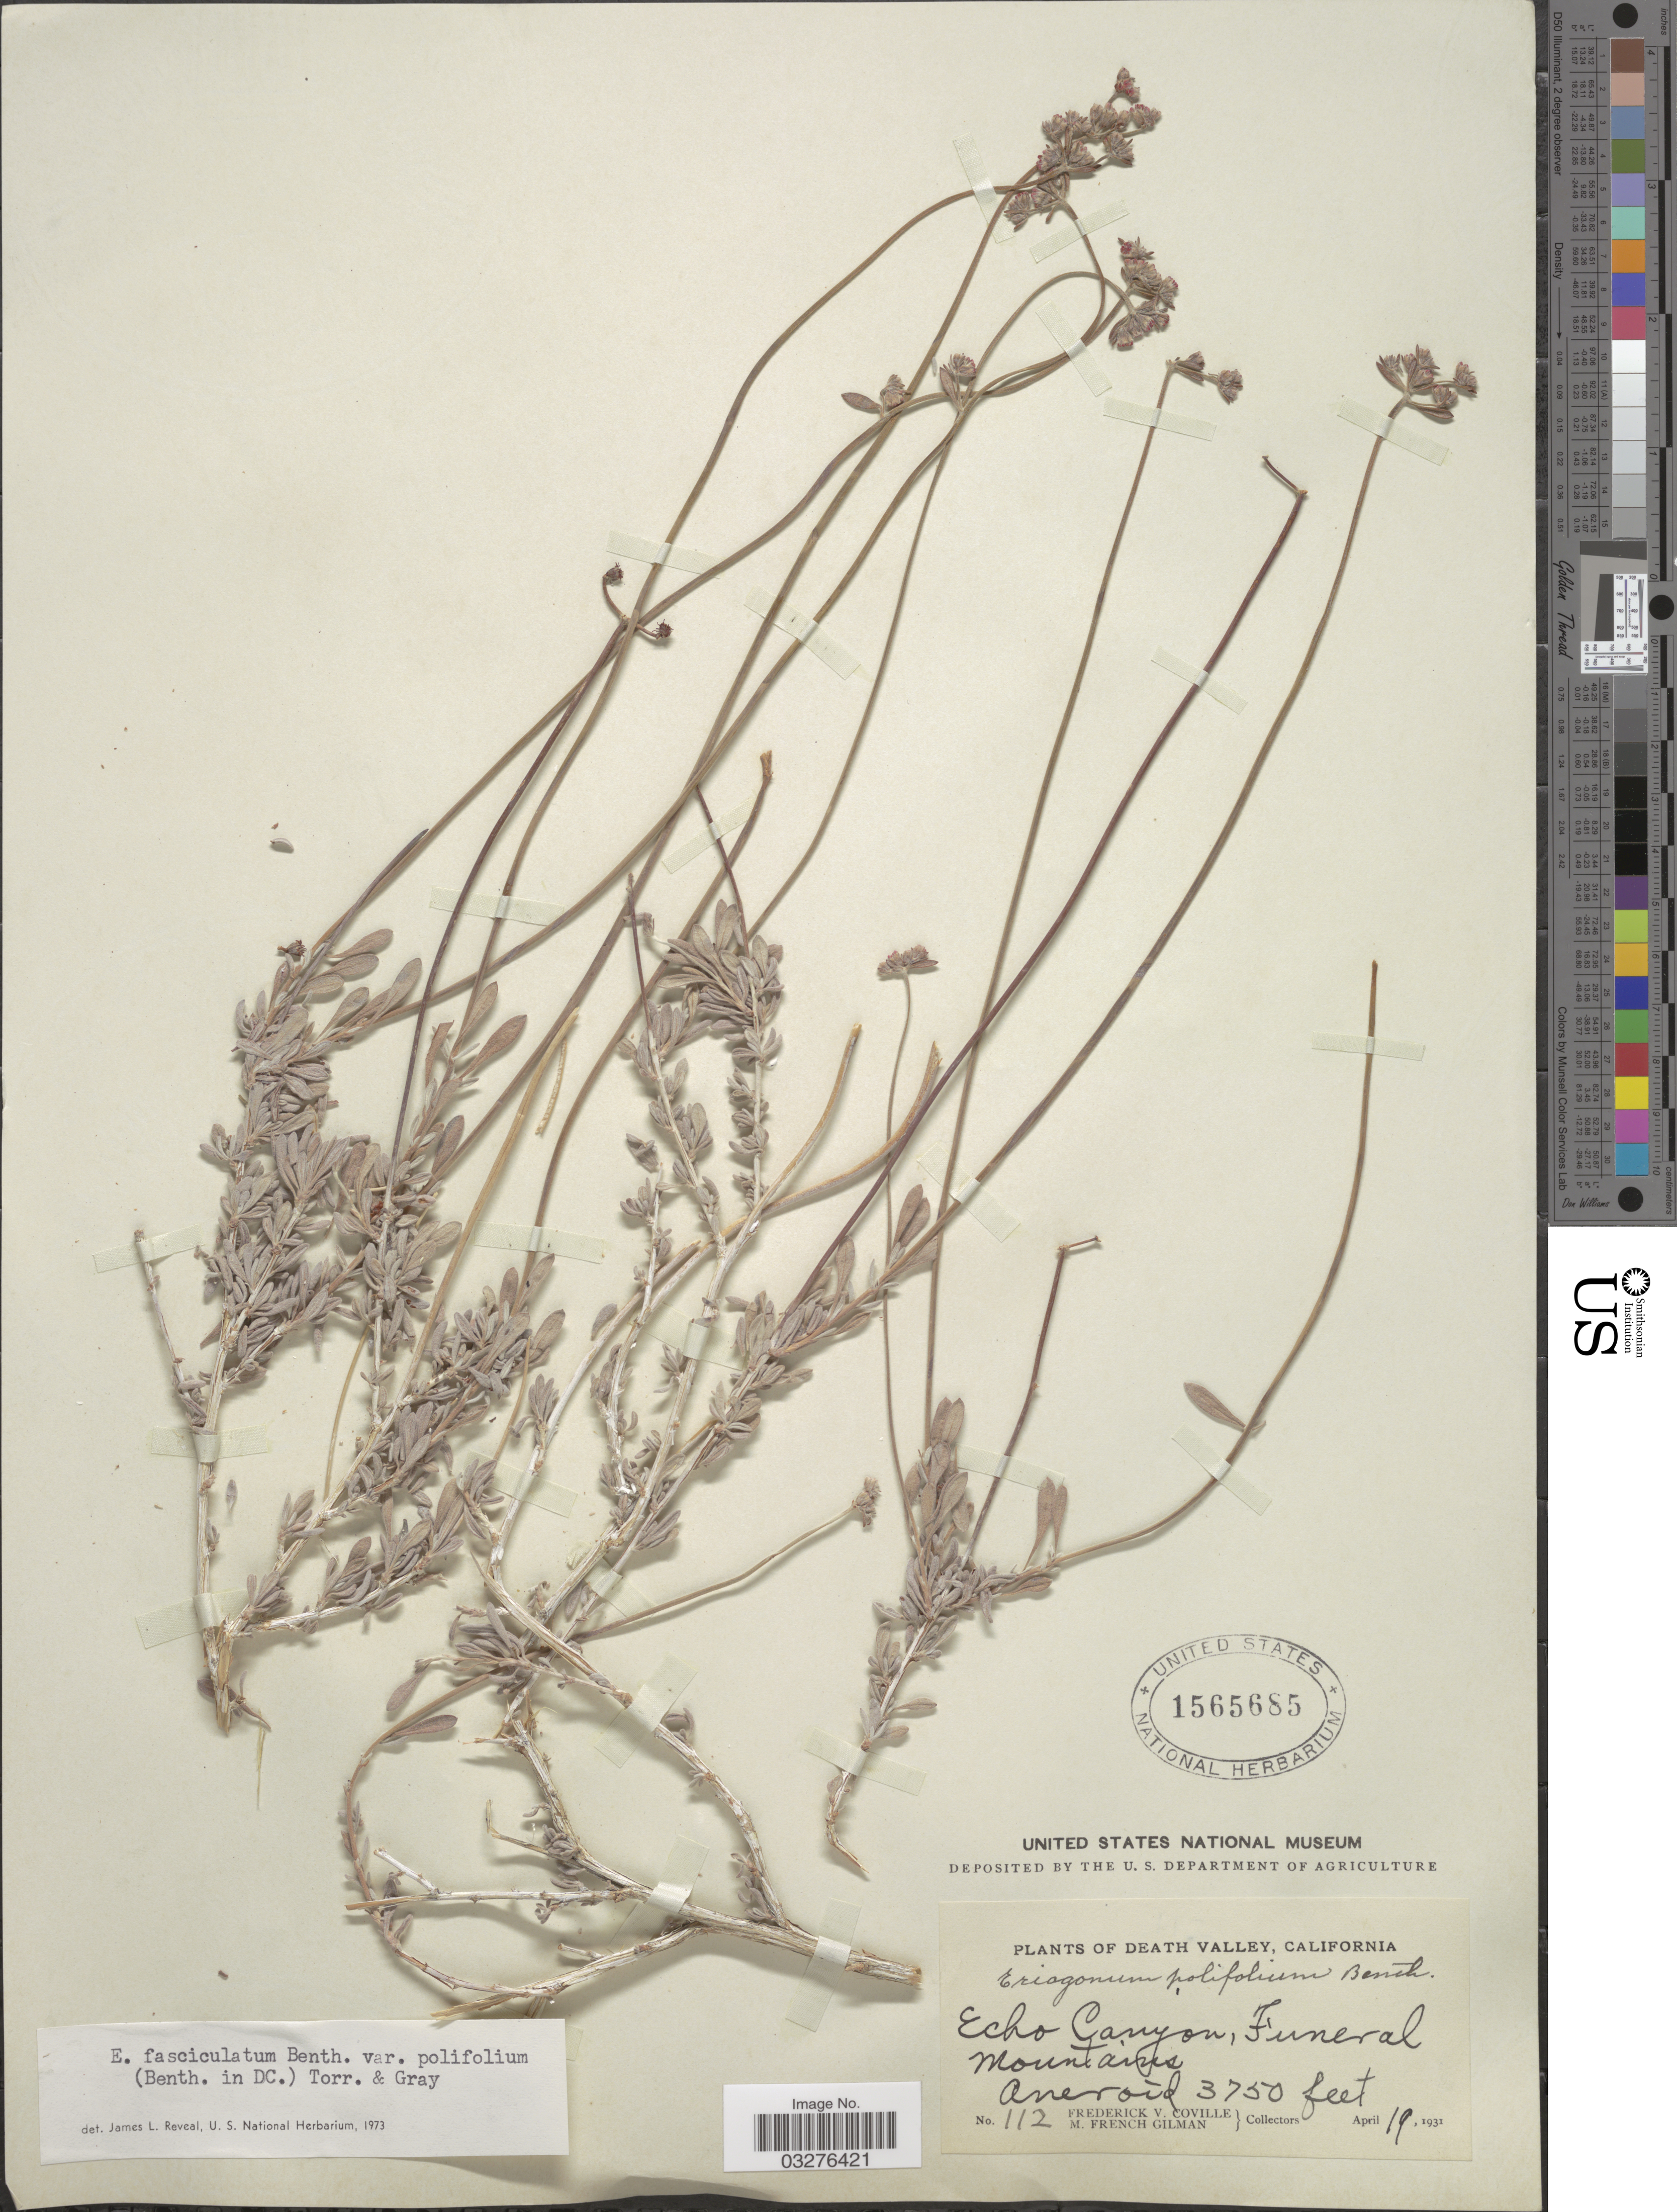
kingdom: Plantae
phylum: Tracheophyta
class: Magnoliopsida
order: Caryophyllales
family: Polygonaceae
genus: Eriogonum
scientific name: Eriogonum fasciculatum var. polifolium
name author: (Benth.) Torr. & A. Gray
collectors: F. V. Coville & M. F. Gilman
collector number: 112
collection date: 1931-04-19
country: United States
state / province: California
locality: Death Valley, Echo Canyon, Funeral Mountains, Aneroid.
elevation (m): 1143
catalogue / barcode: US 1565685